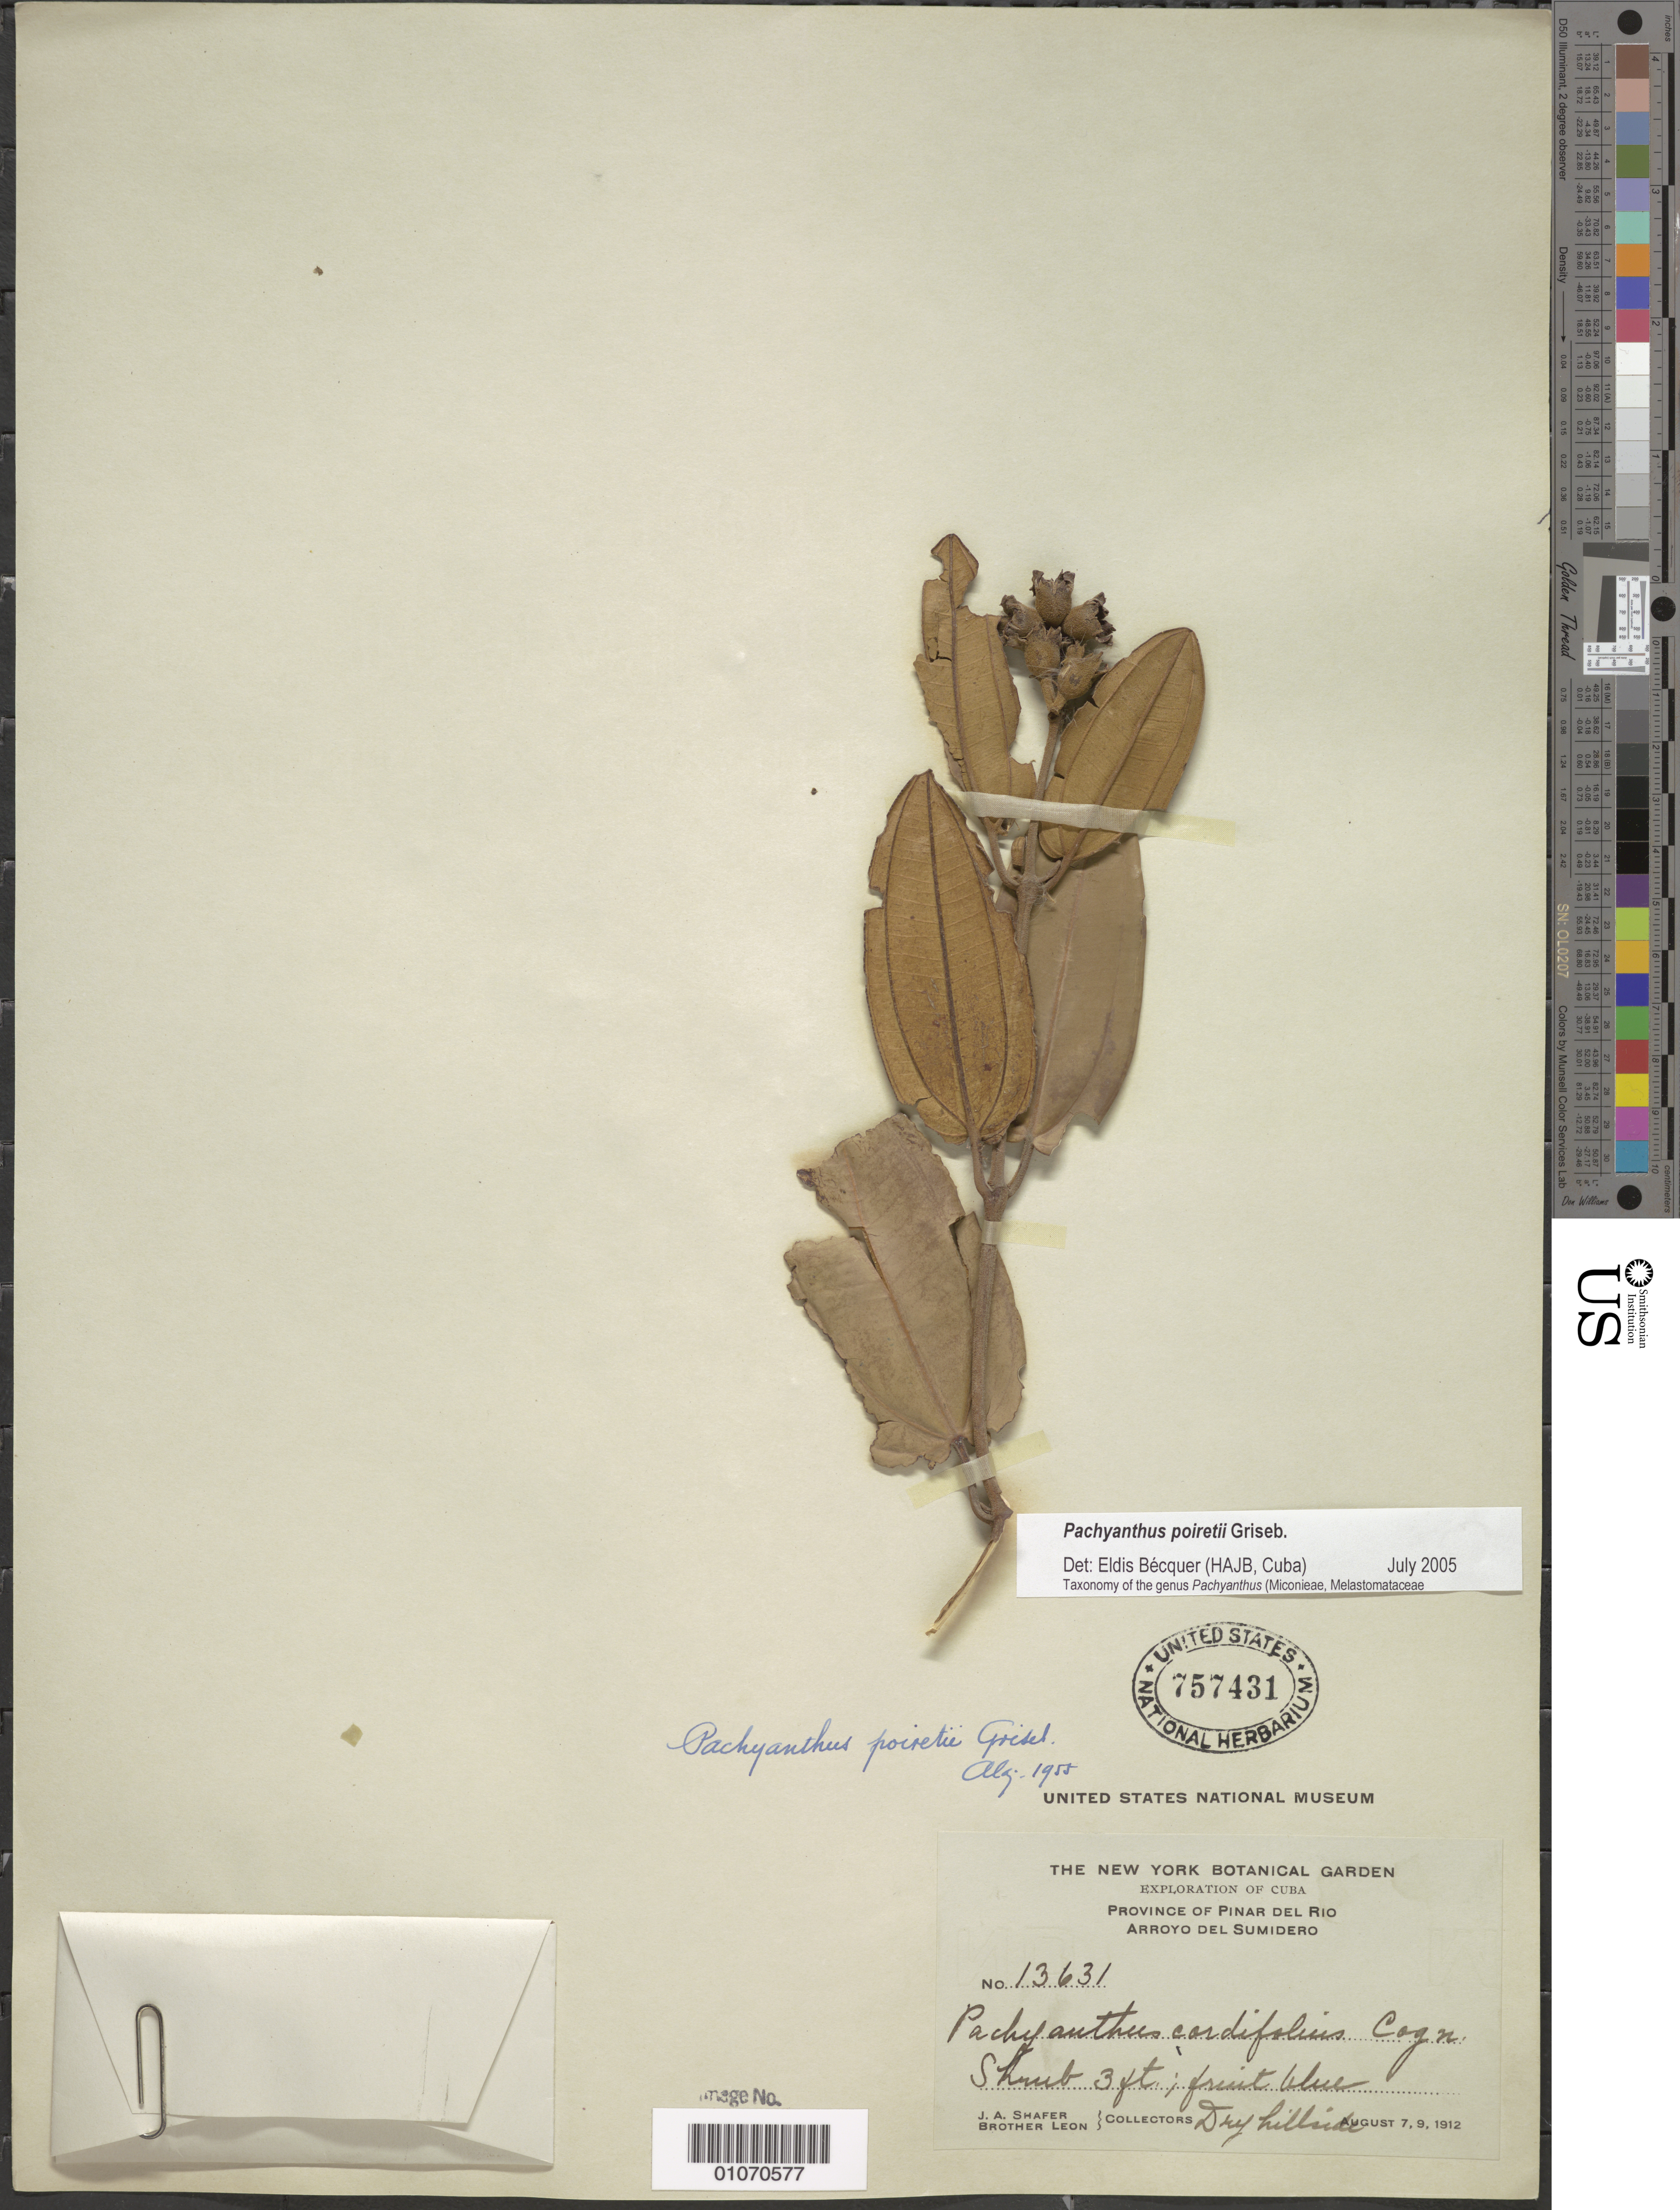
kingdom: Plantae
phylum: Tracheophyta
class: Magnoliopsida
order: Myrtales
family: Melastomataceae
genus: Pachyanthus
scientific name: Pachyanthus poiretti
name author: Griseb.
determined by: Bécquer Granados, E. R., (HAJB)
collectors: J. A. Shafer & Bro. León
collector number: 13631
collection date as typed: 07 Aug 1912 and 09 Aug 1912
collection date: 1912-08-07,1912-08-09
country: Cuba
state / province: Pinar del Río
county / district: Dry forest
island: Cuba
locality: Sumidero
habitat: Dry hillside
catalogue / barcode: US 757431